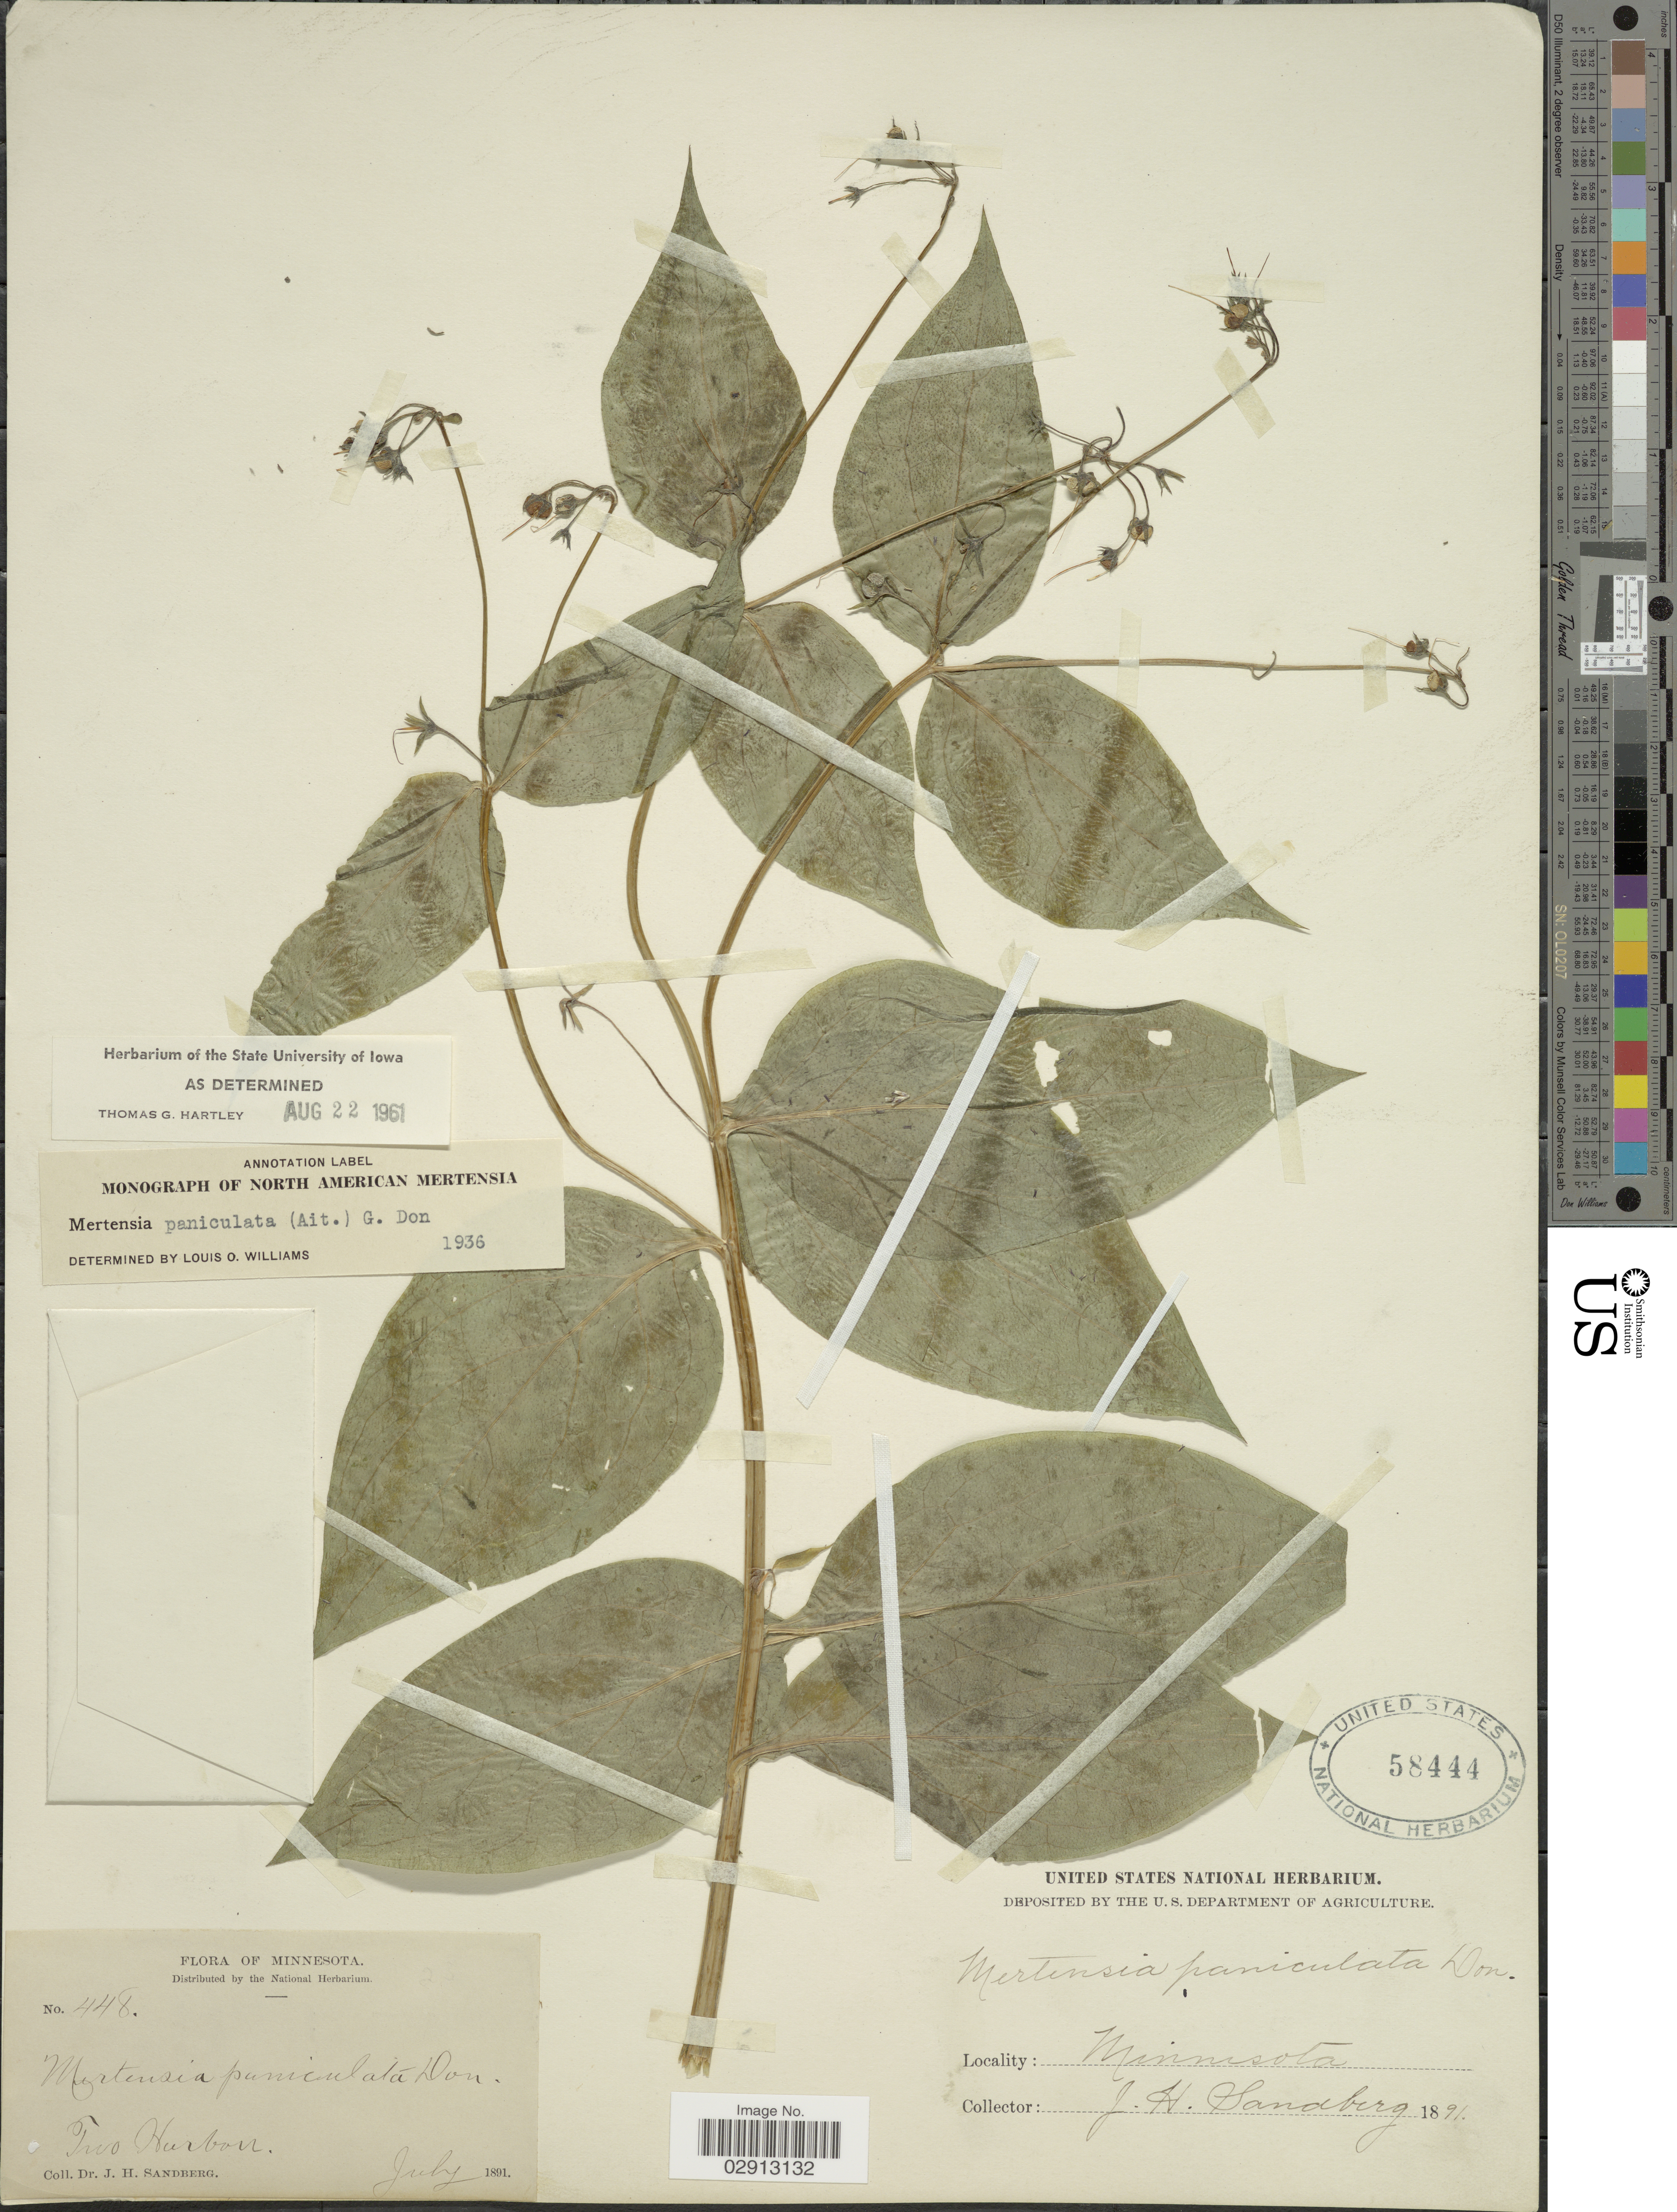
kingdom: Plantae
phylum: Tracheophyta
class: Magnoliopsida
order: Boraginales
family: Boraginaceae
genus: Mertensia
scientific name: Mertensia paniculata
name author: (Aiton) G. Don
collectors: J. H. Sandberg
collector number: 448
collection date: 1891-07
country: United States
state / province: Minnesota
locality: Two Harbors.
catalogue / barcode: US 58444